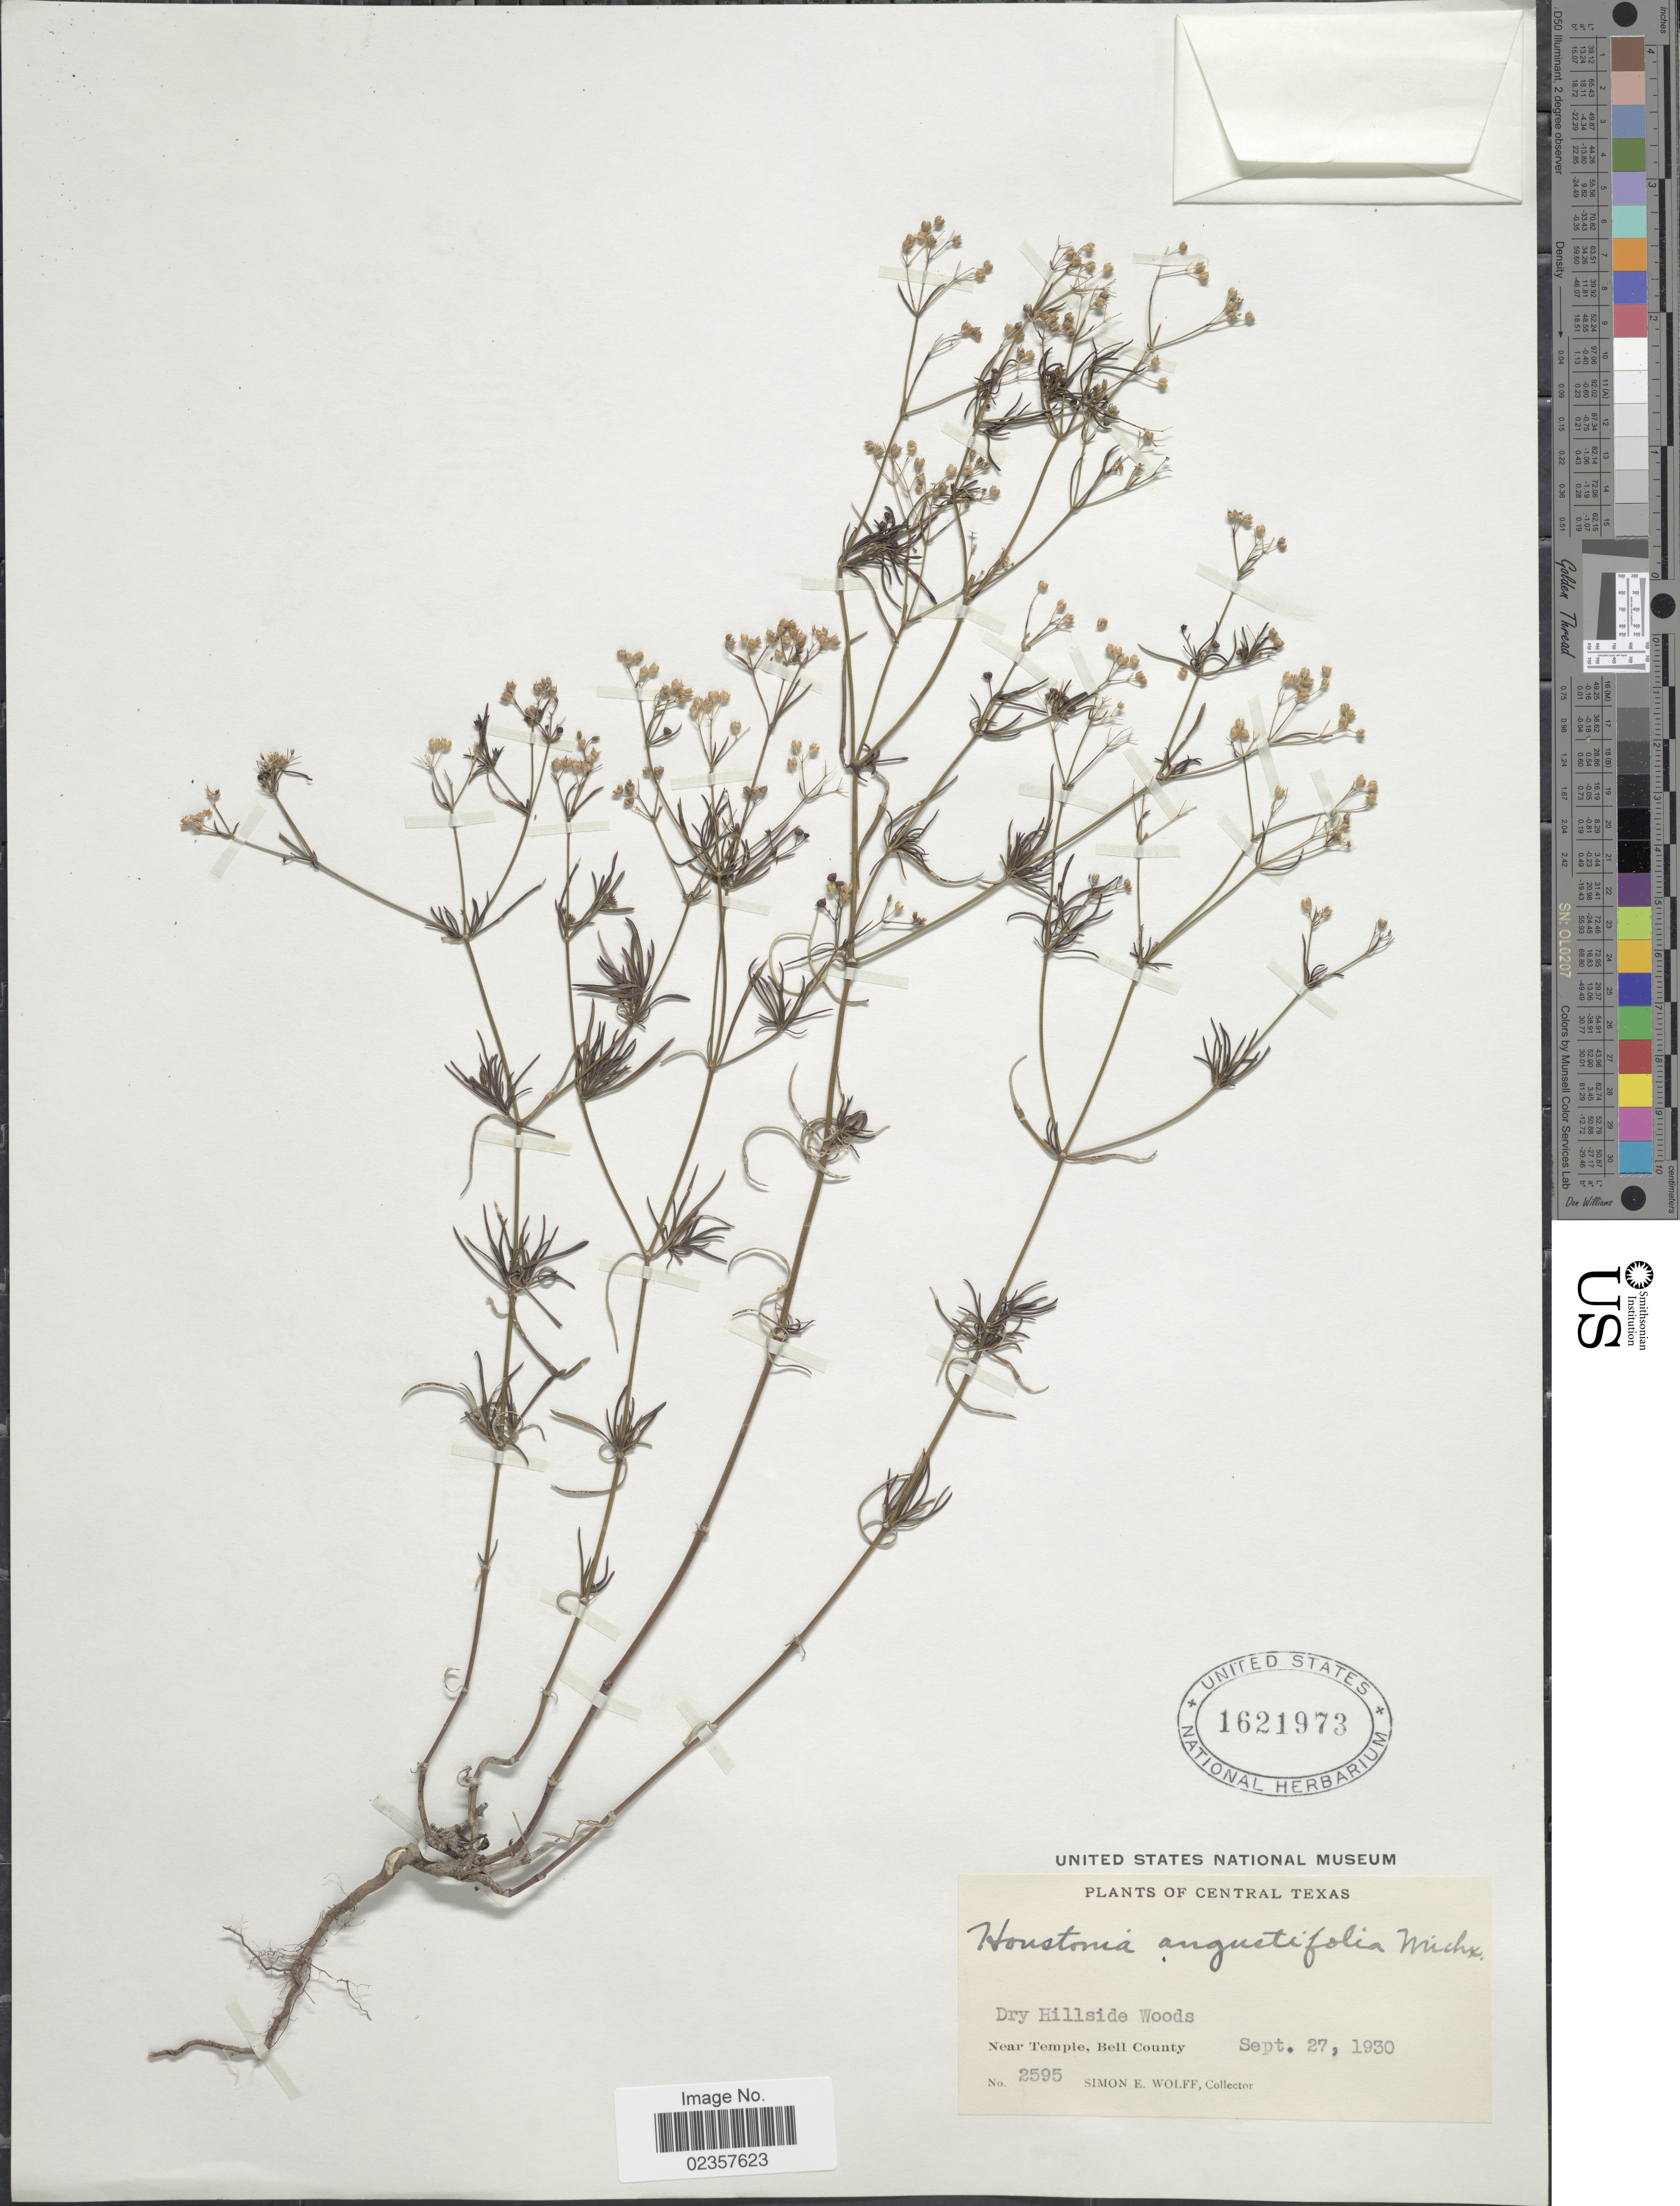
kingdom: Plantae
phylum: Tracheophyta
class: Magnoliopsida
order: Gentianales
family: Rubiaceae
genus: Houstonia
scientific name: Houstonia nigricans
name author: (Lam.) Fernald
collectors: S. E. Wolff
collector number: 2595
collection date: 1930-09-27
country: United States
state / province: Texas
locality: Central Texas. Near Temple, Bell County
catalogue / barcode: US 1621973